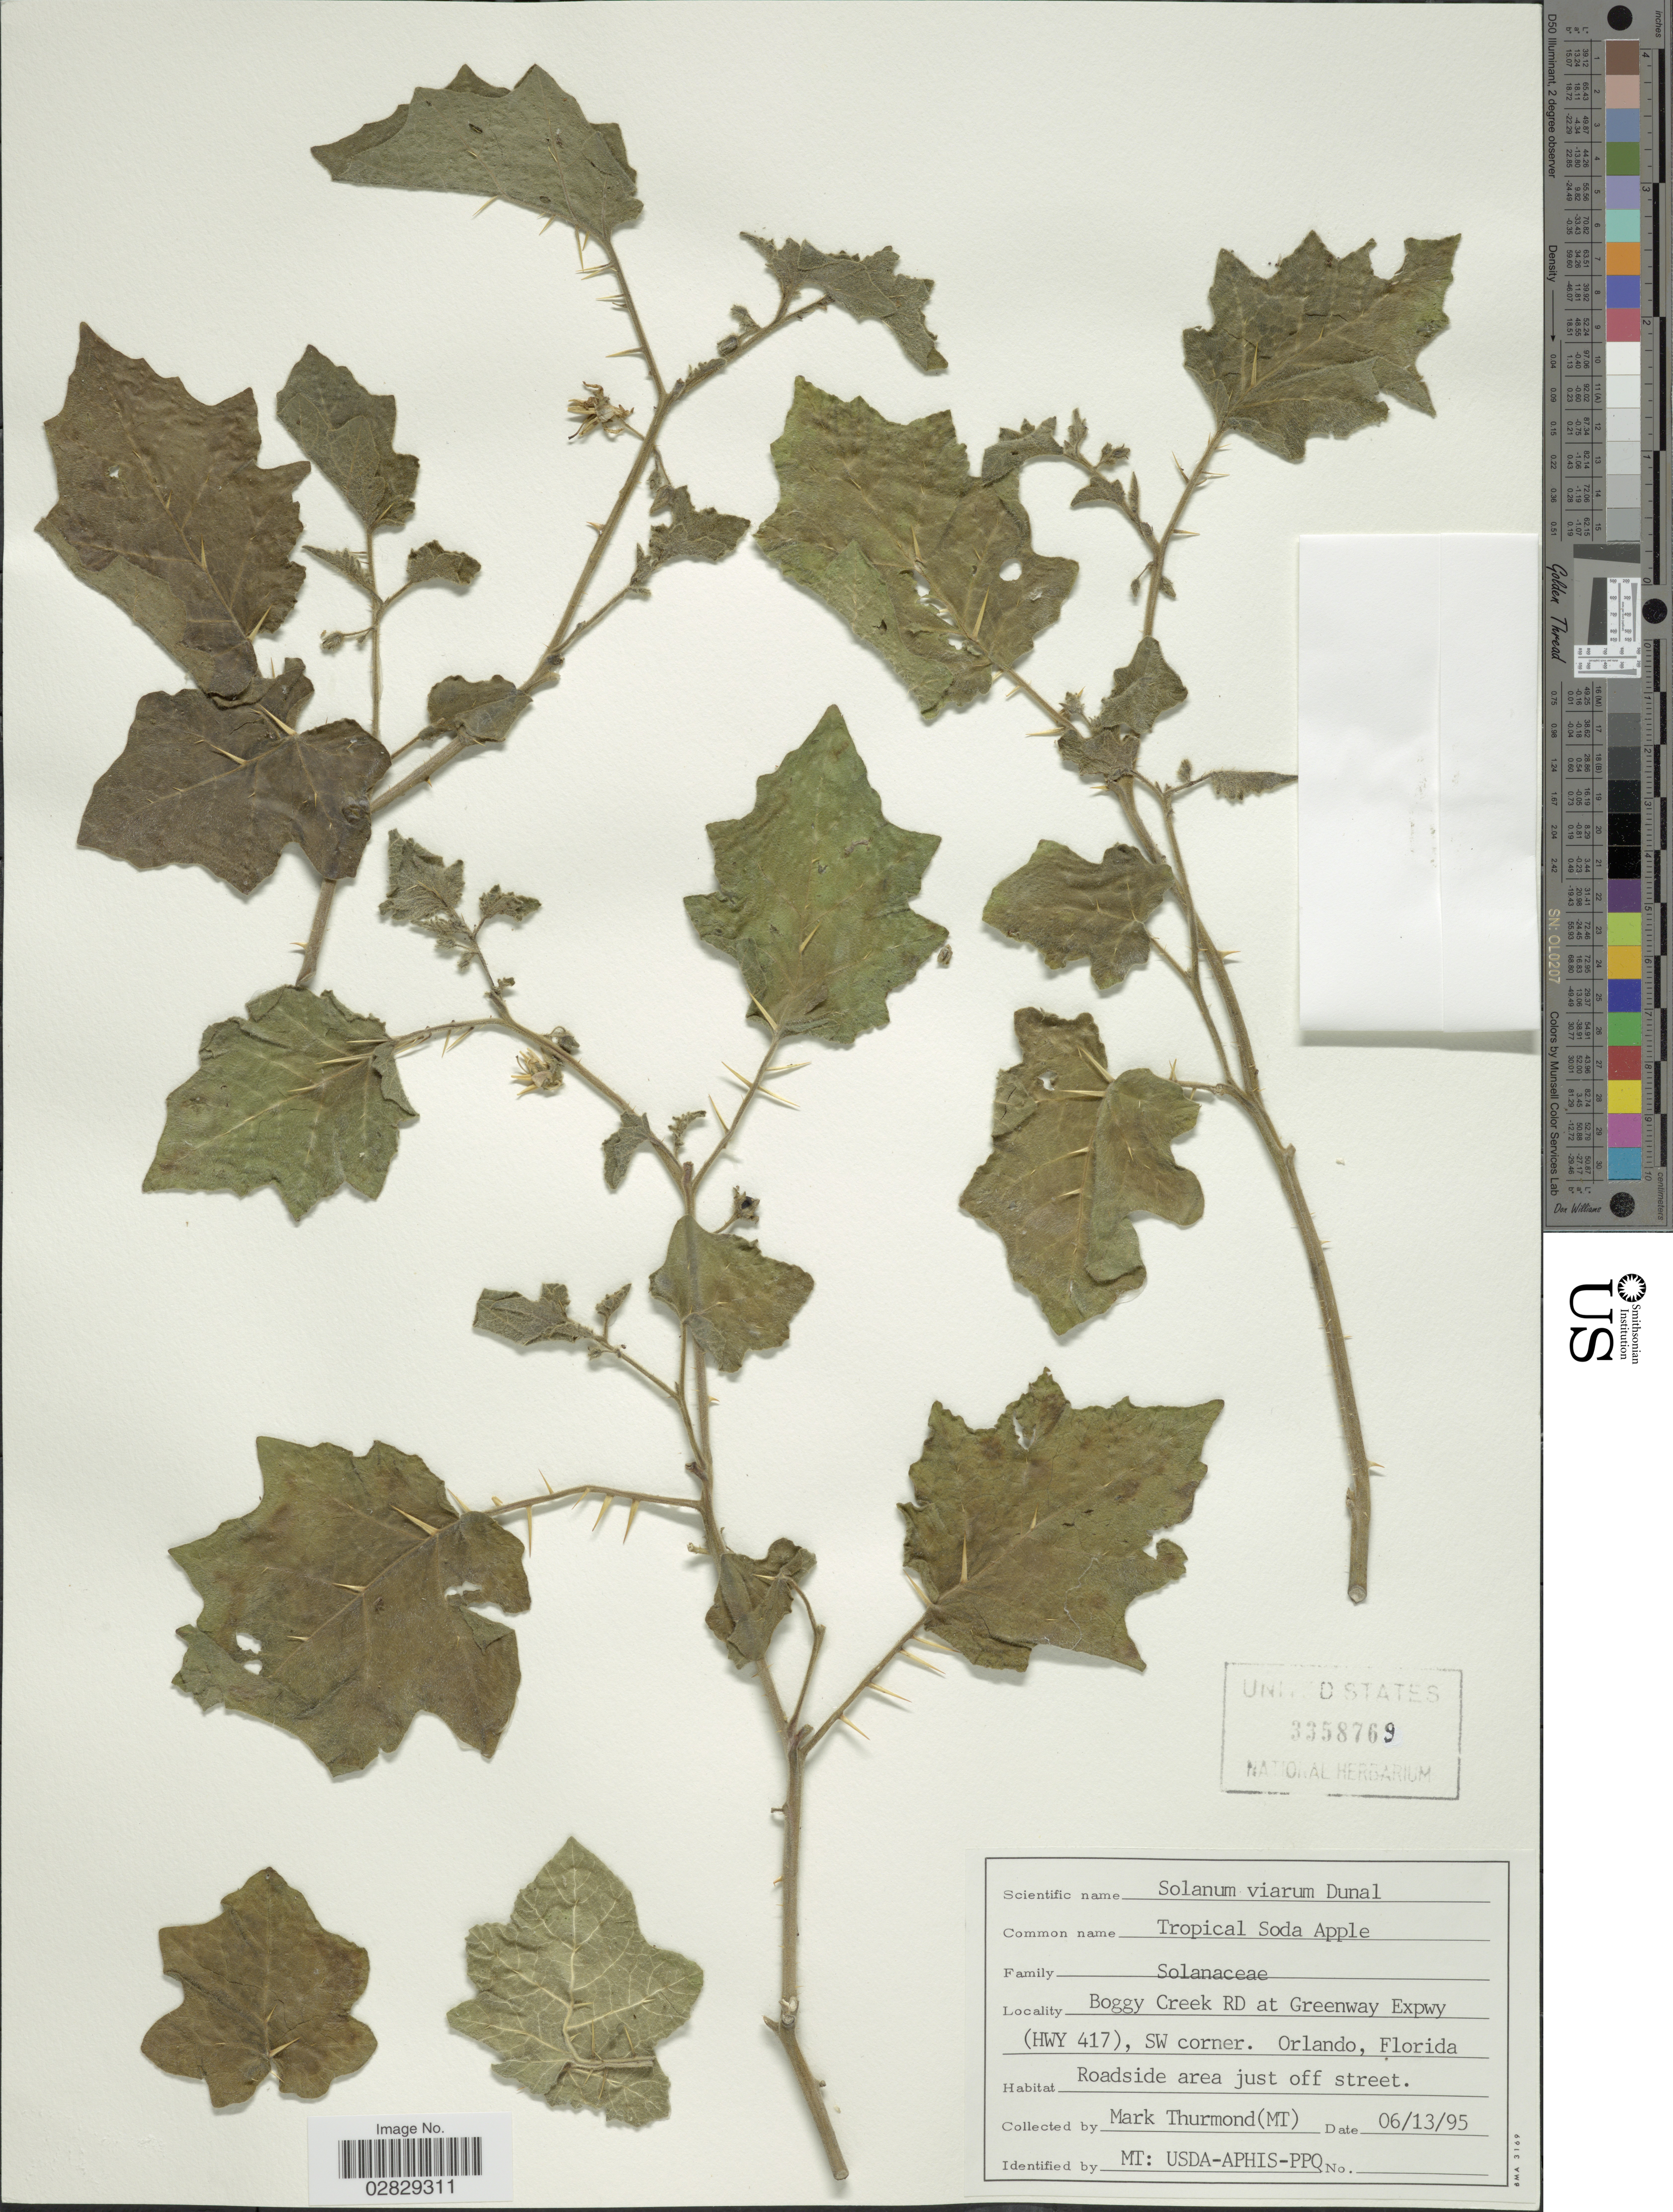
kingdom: Plantae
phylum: Tracheophyta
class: Magnoliopsida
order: Solanales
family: Solanaceae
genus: Solanum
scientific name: Solanum viarum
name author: Dunal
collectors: M. Thurmond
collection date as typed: Transcribed d/m/y: 13/6/95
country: United States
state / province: Florida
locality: Boggy Creek RD at Greenway Expwy (HWY 417), SW corner. Orlando. Roadside area just off street.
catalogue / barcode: US 3358769